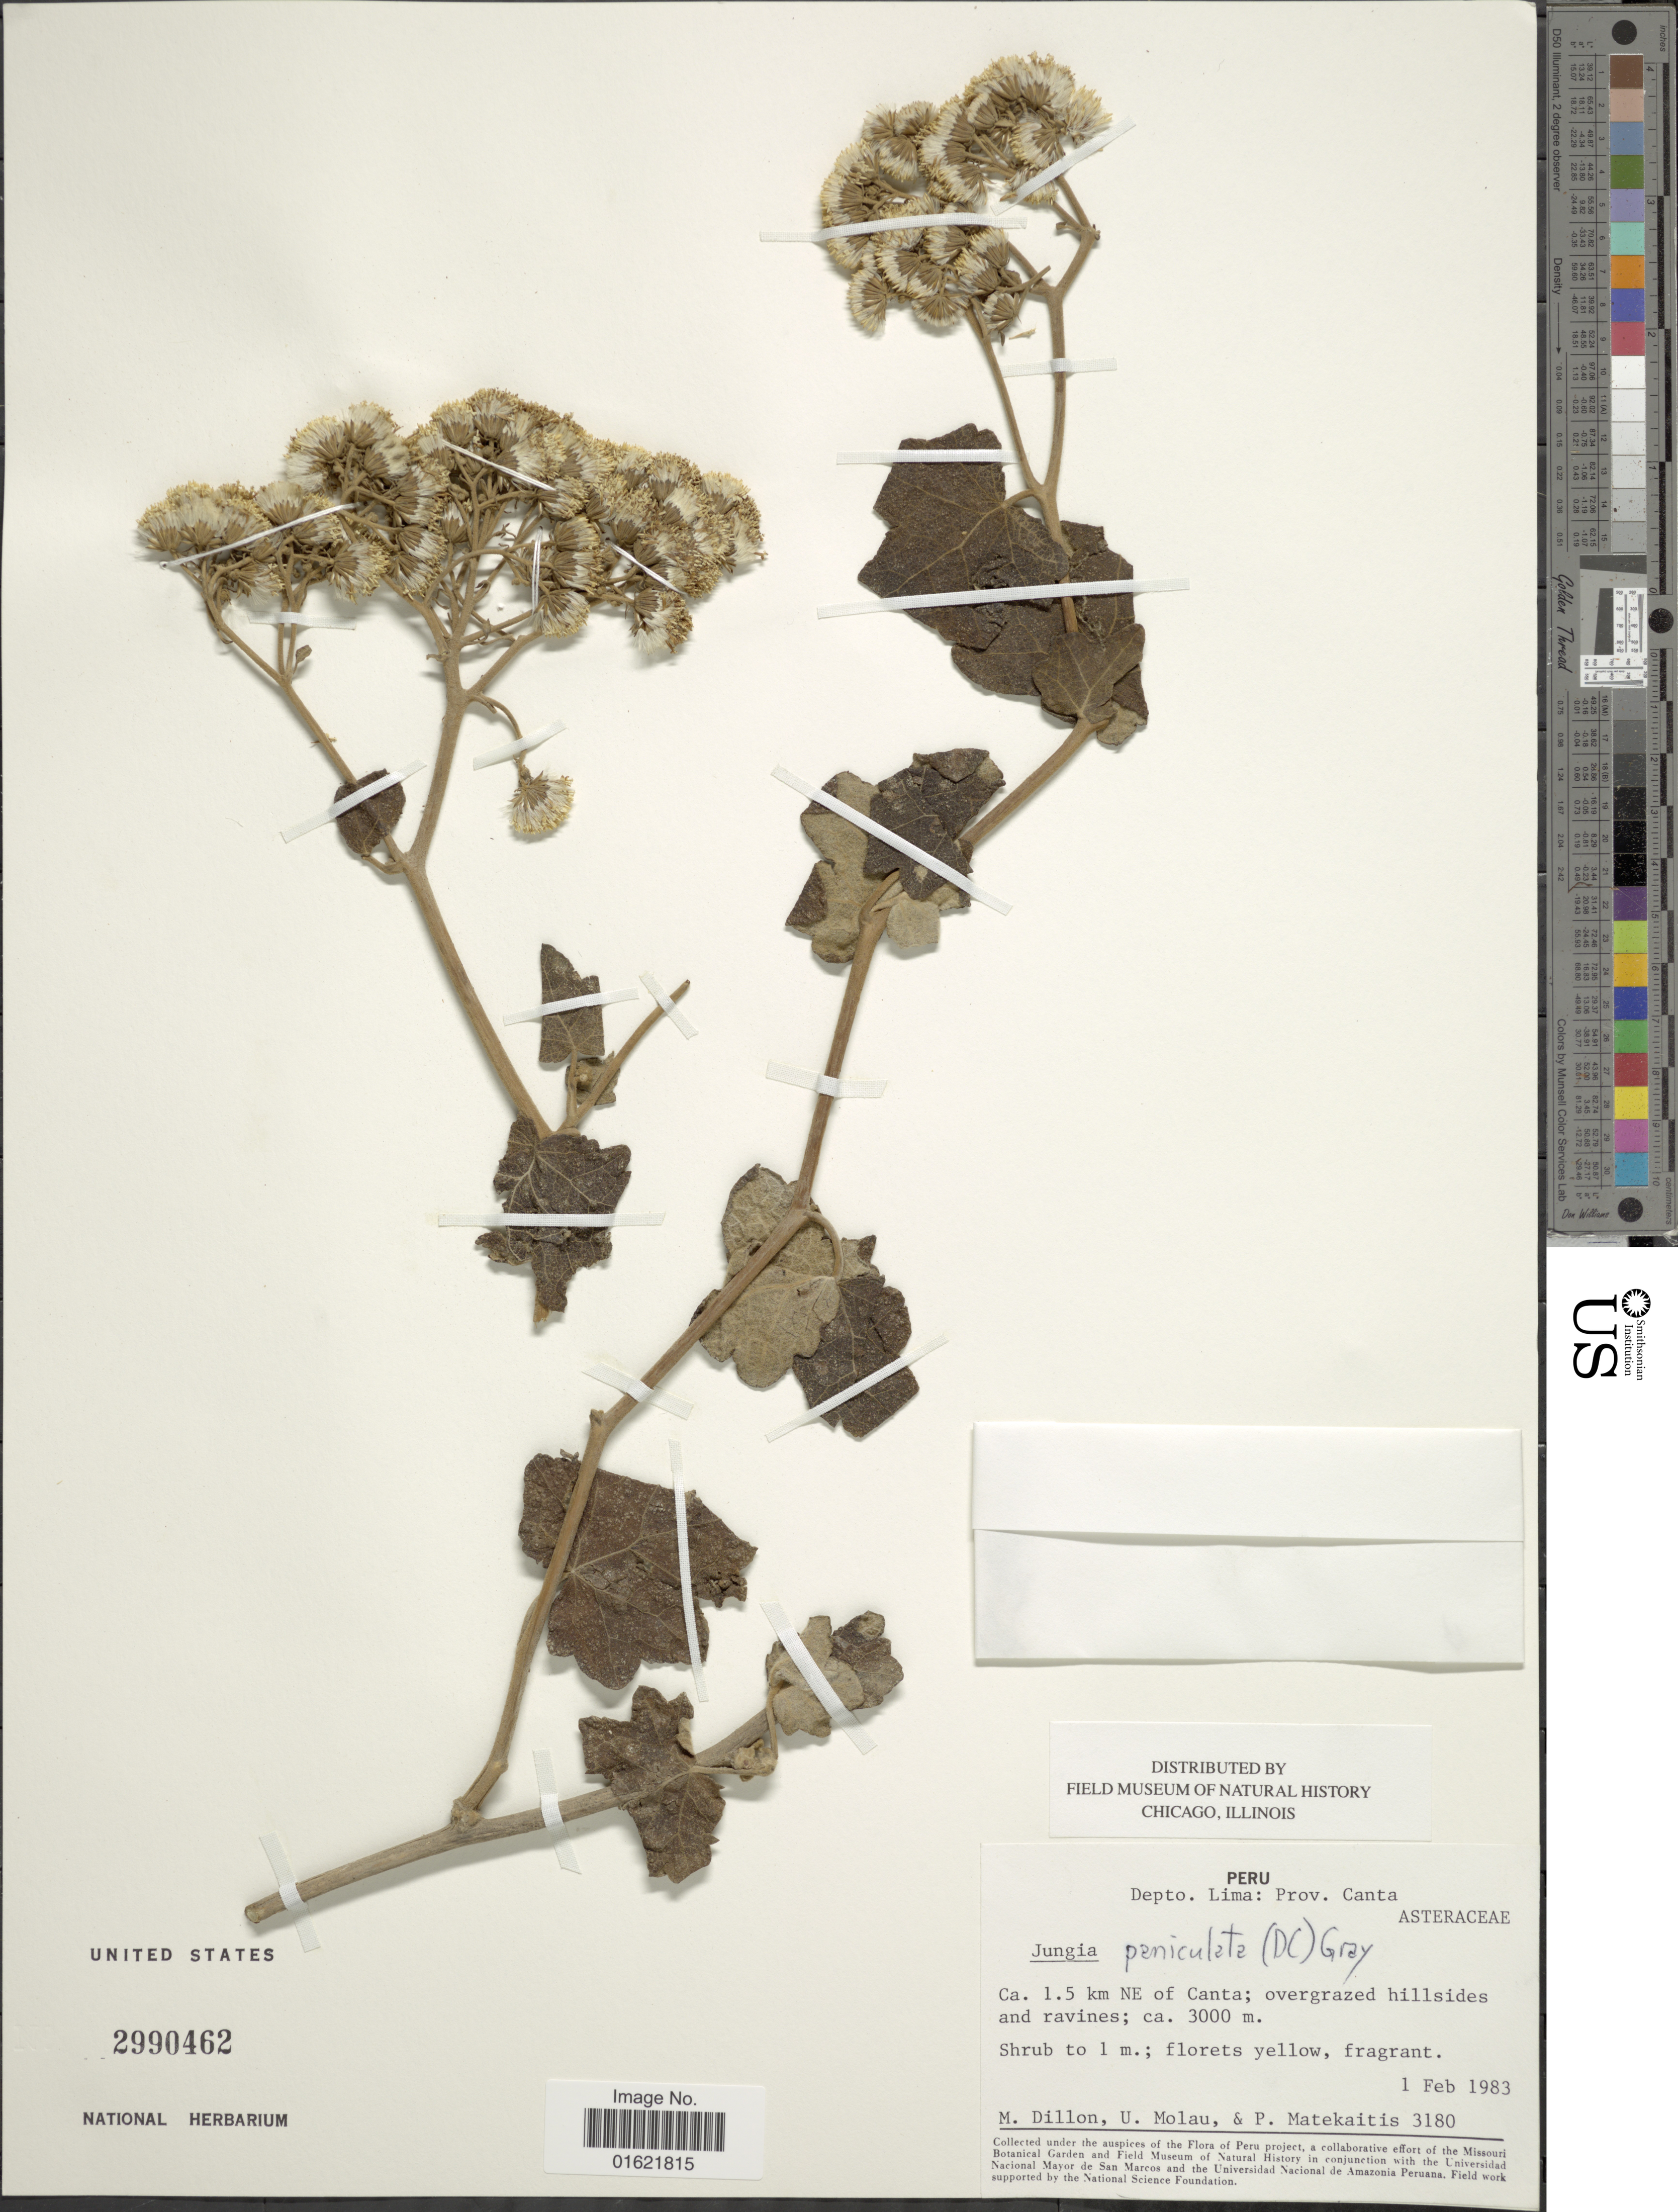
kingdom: Plantae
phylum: Tracheophyta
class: Magnoliopsida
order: Asterales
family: Asteraceae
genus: Jungia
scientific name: Jungia paniculata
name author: (DC.) A. Gray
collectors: M. O. Dillon, U. Molau & P. Matekaitis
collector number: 3180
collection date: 1983-02-01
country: Peru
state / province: Lima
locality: Depto. Lima: Prov. Canta. Ca. 1.5 km NE of Canta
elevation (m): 3000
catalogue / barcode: US 2990462